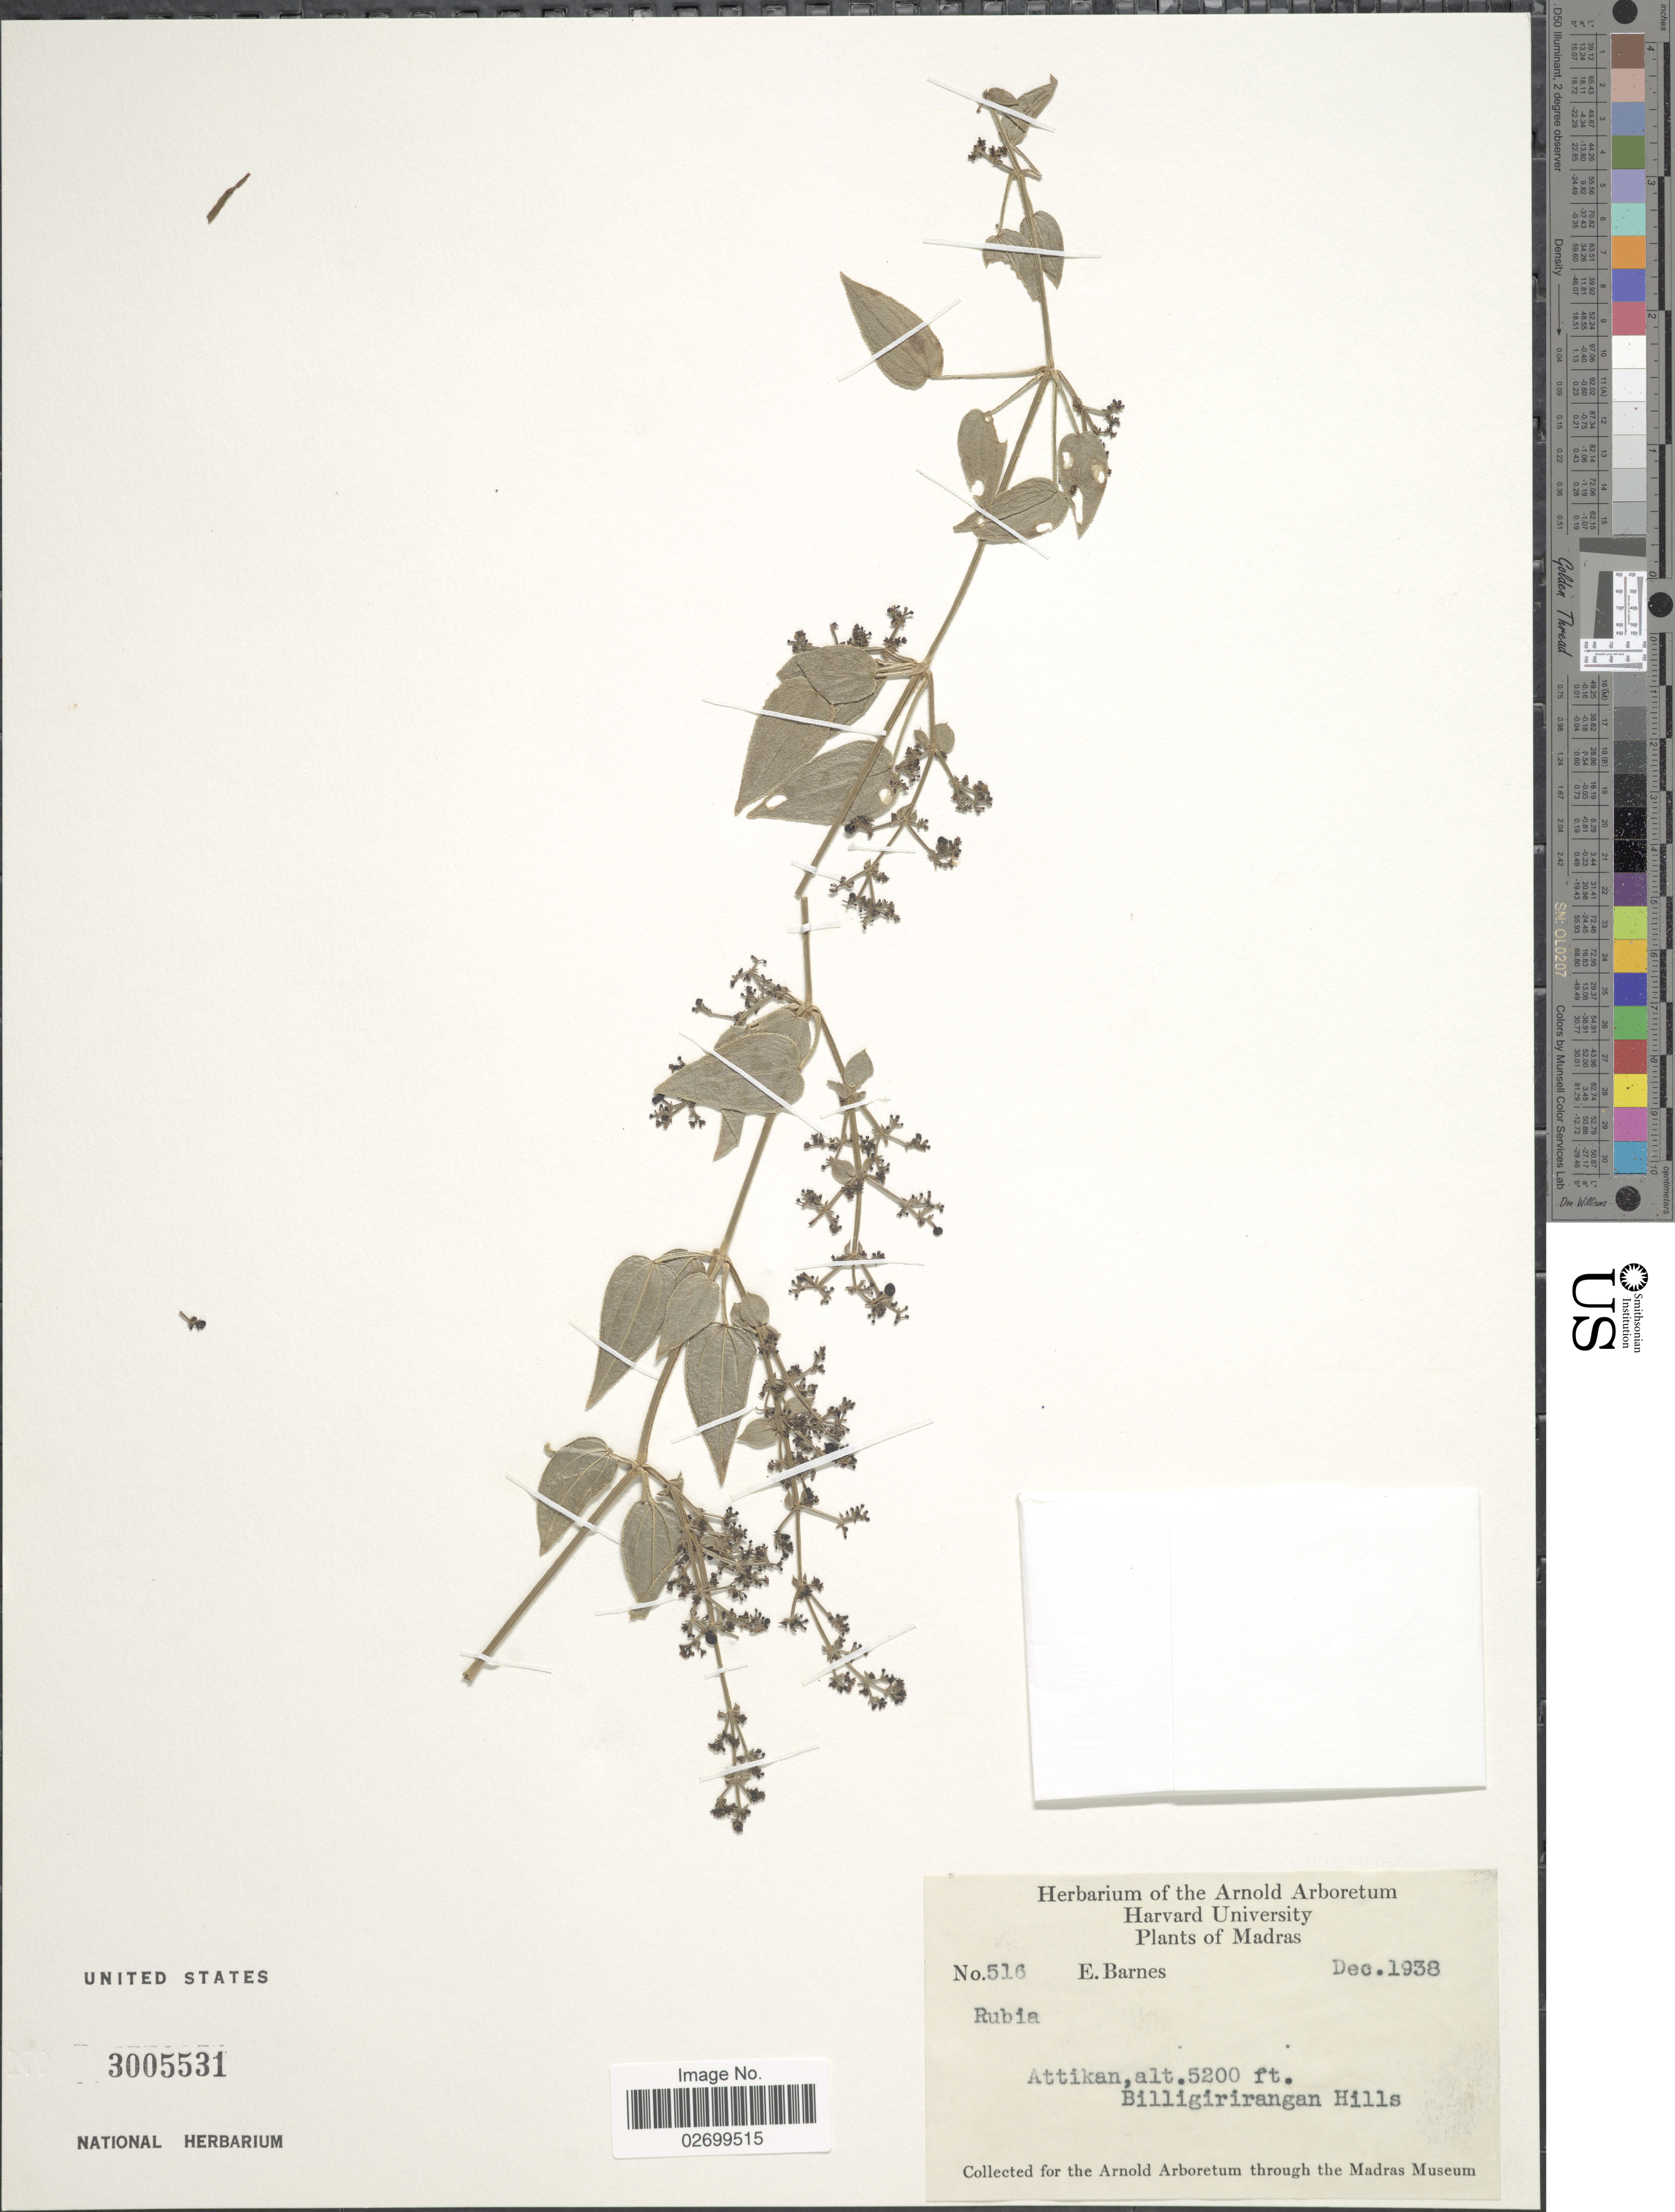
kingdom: Plantae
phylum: Tracheophyta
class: Magnoliopsida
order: Gentianales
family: Rubiaceae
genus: Rubia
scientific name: Rubia sp.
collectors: E. Barnes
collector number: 516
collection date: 1938-12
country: India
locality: Madras, Attikan, Billigirirangan Hills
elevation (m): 1585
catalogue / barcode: US 3005531